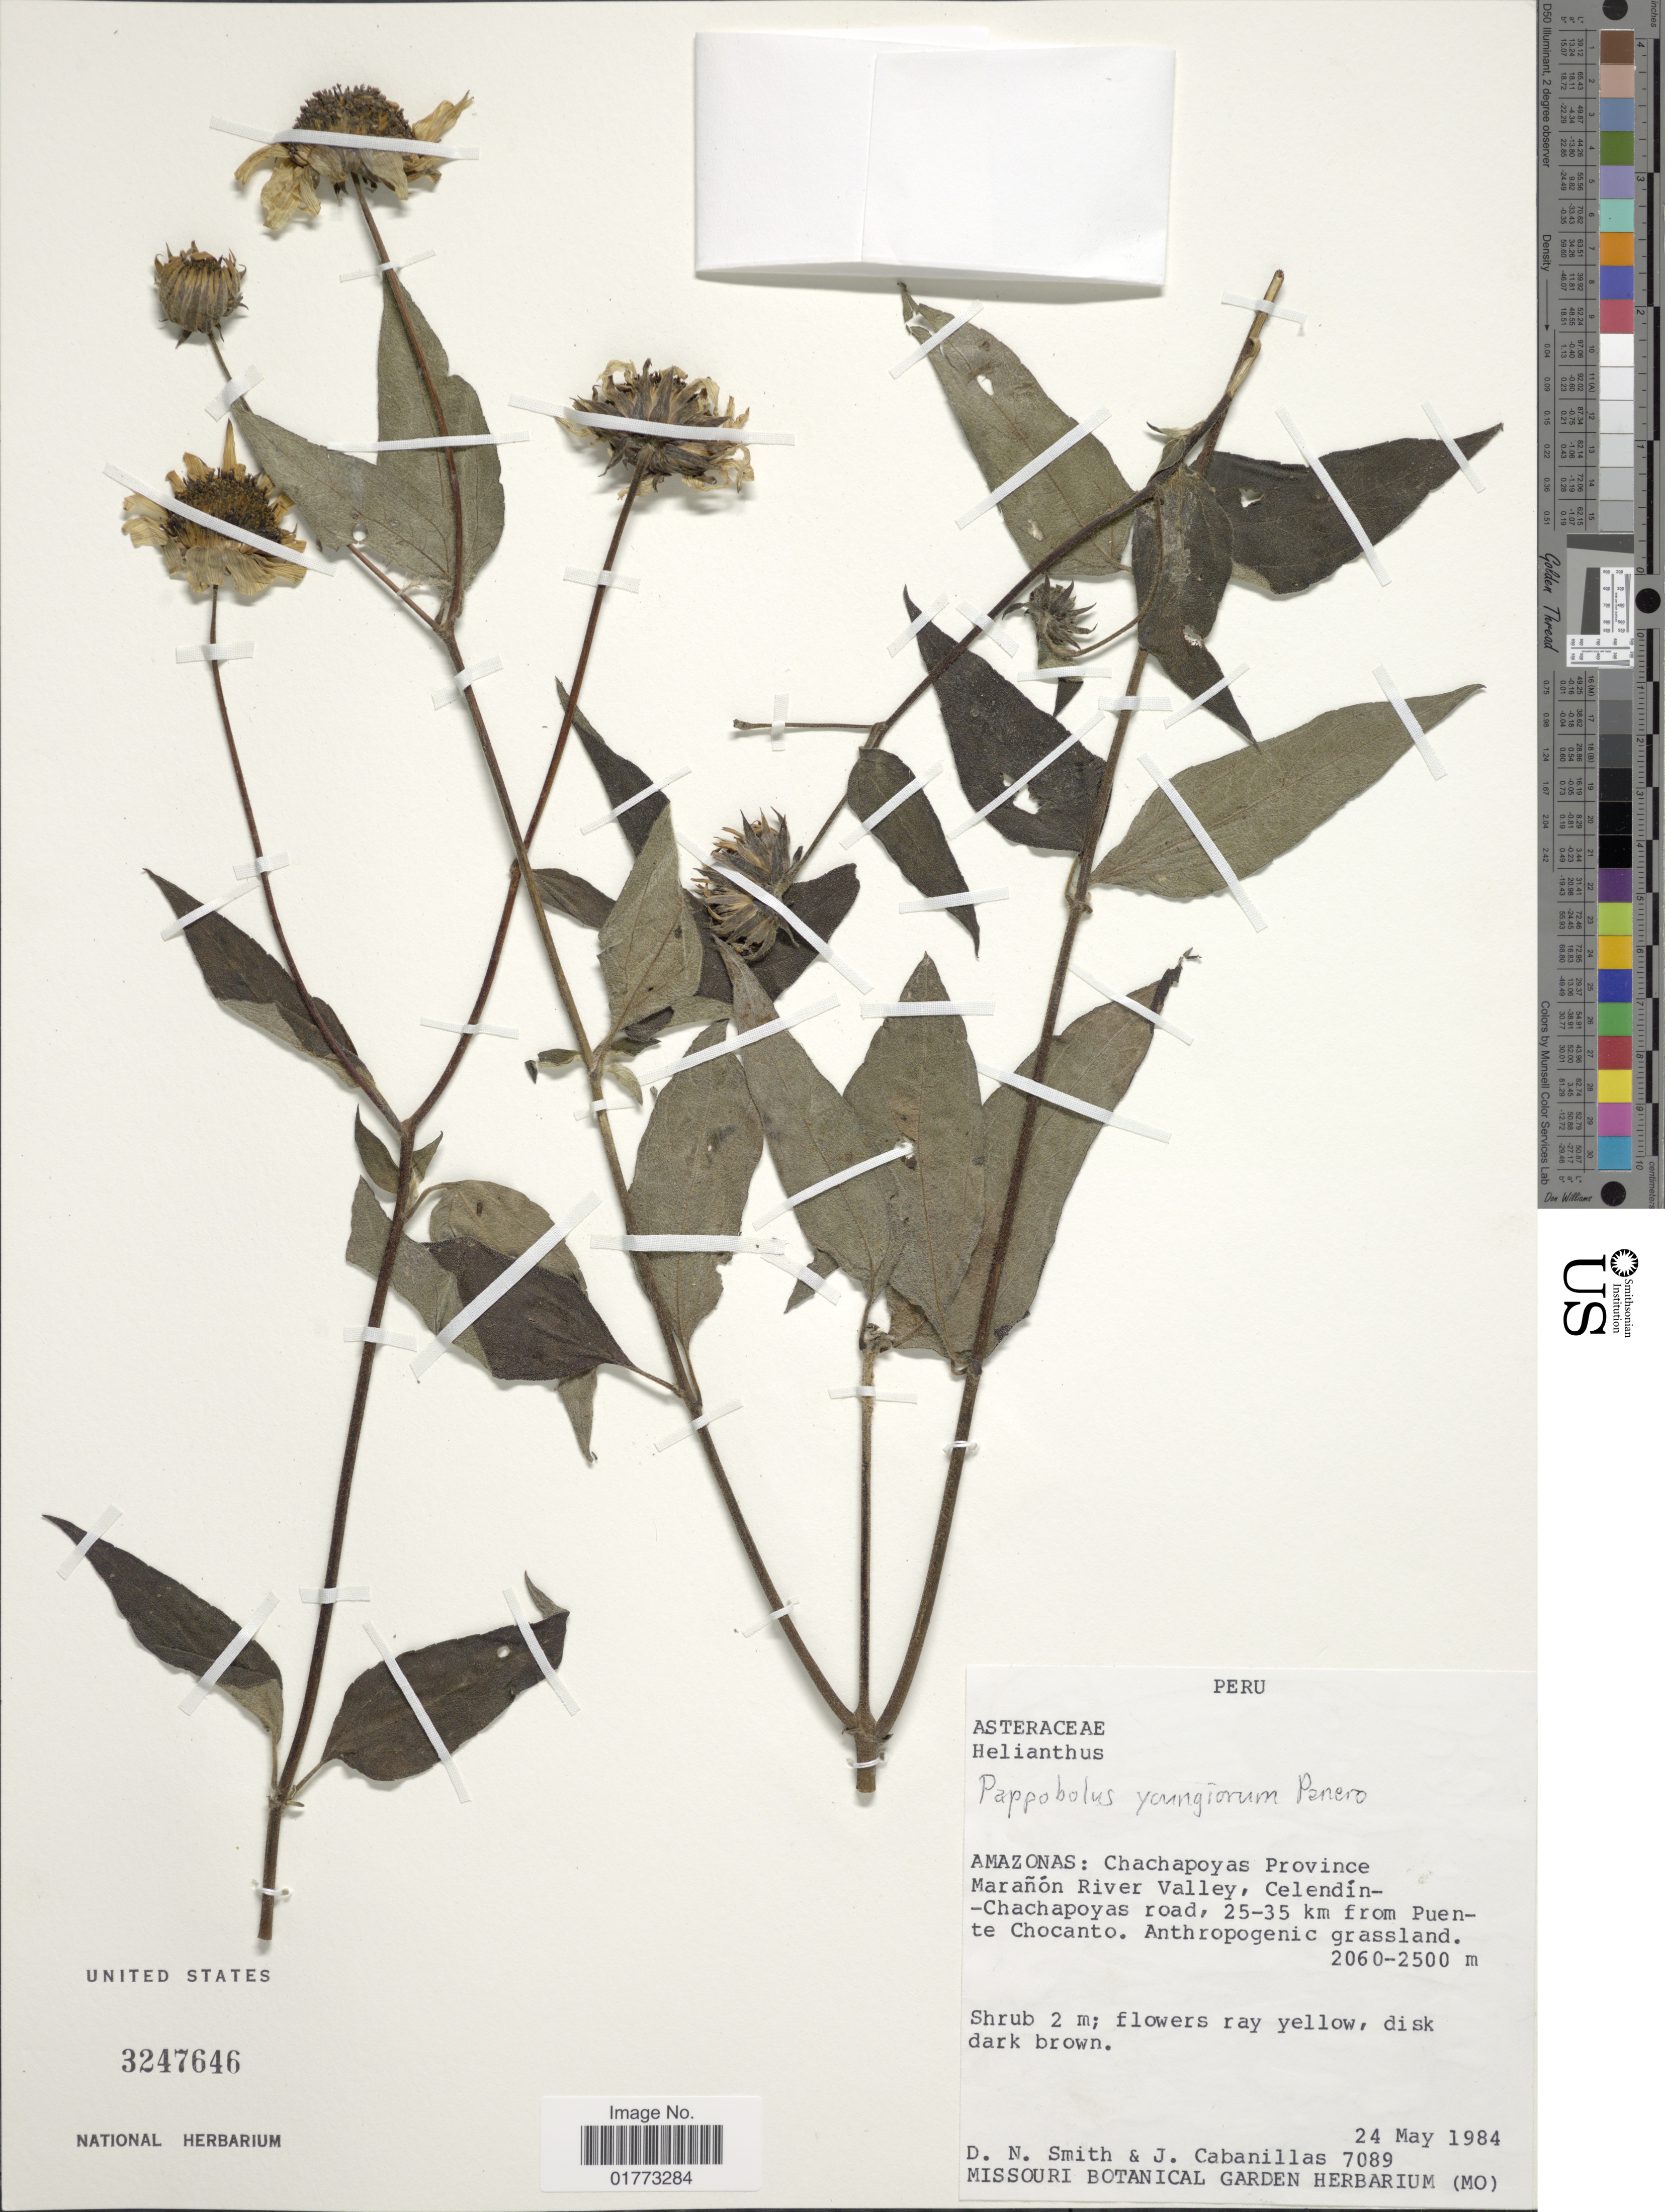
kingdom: Plantae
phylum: Tracheophyta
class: Magnoliopsida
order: Asterales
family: Asteraceae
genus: Pappobolus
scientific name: Pappobolus youngiorum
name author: Panero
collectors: D. Smith & J. Cabanillas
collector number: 7089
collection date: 1984-05-24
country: Peru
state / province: Amazonas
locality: Chachapoyas Province Marañón River Valley, Celendín-Chachapoyas road, 25-35 km from Puente Chocanto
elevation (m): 2060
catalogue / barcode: US 3247646